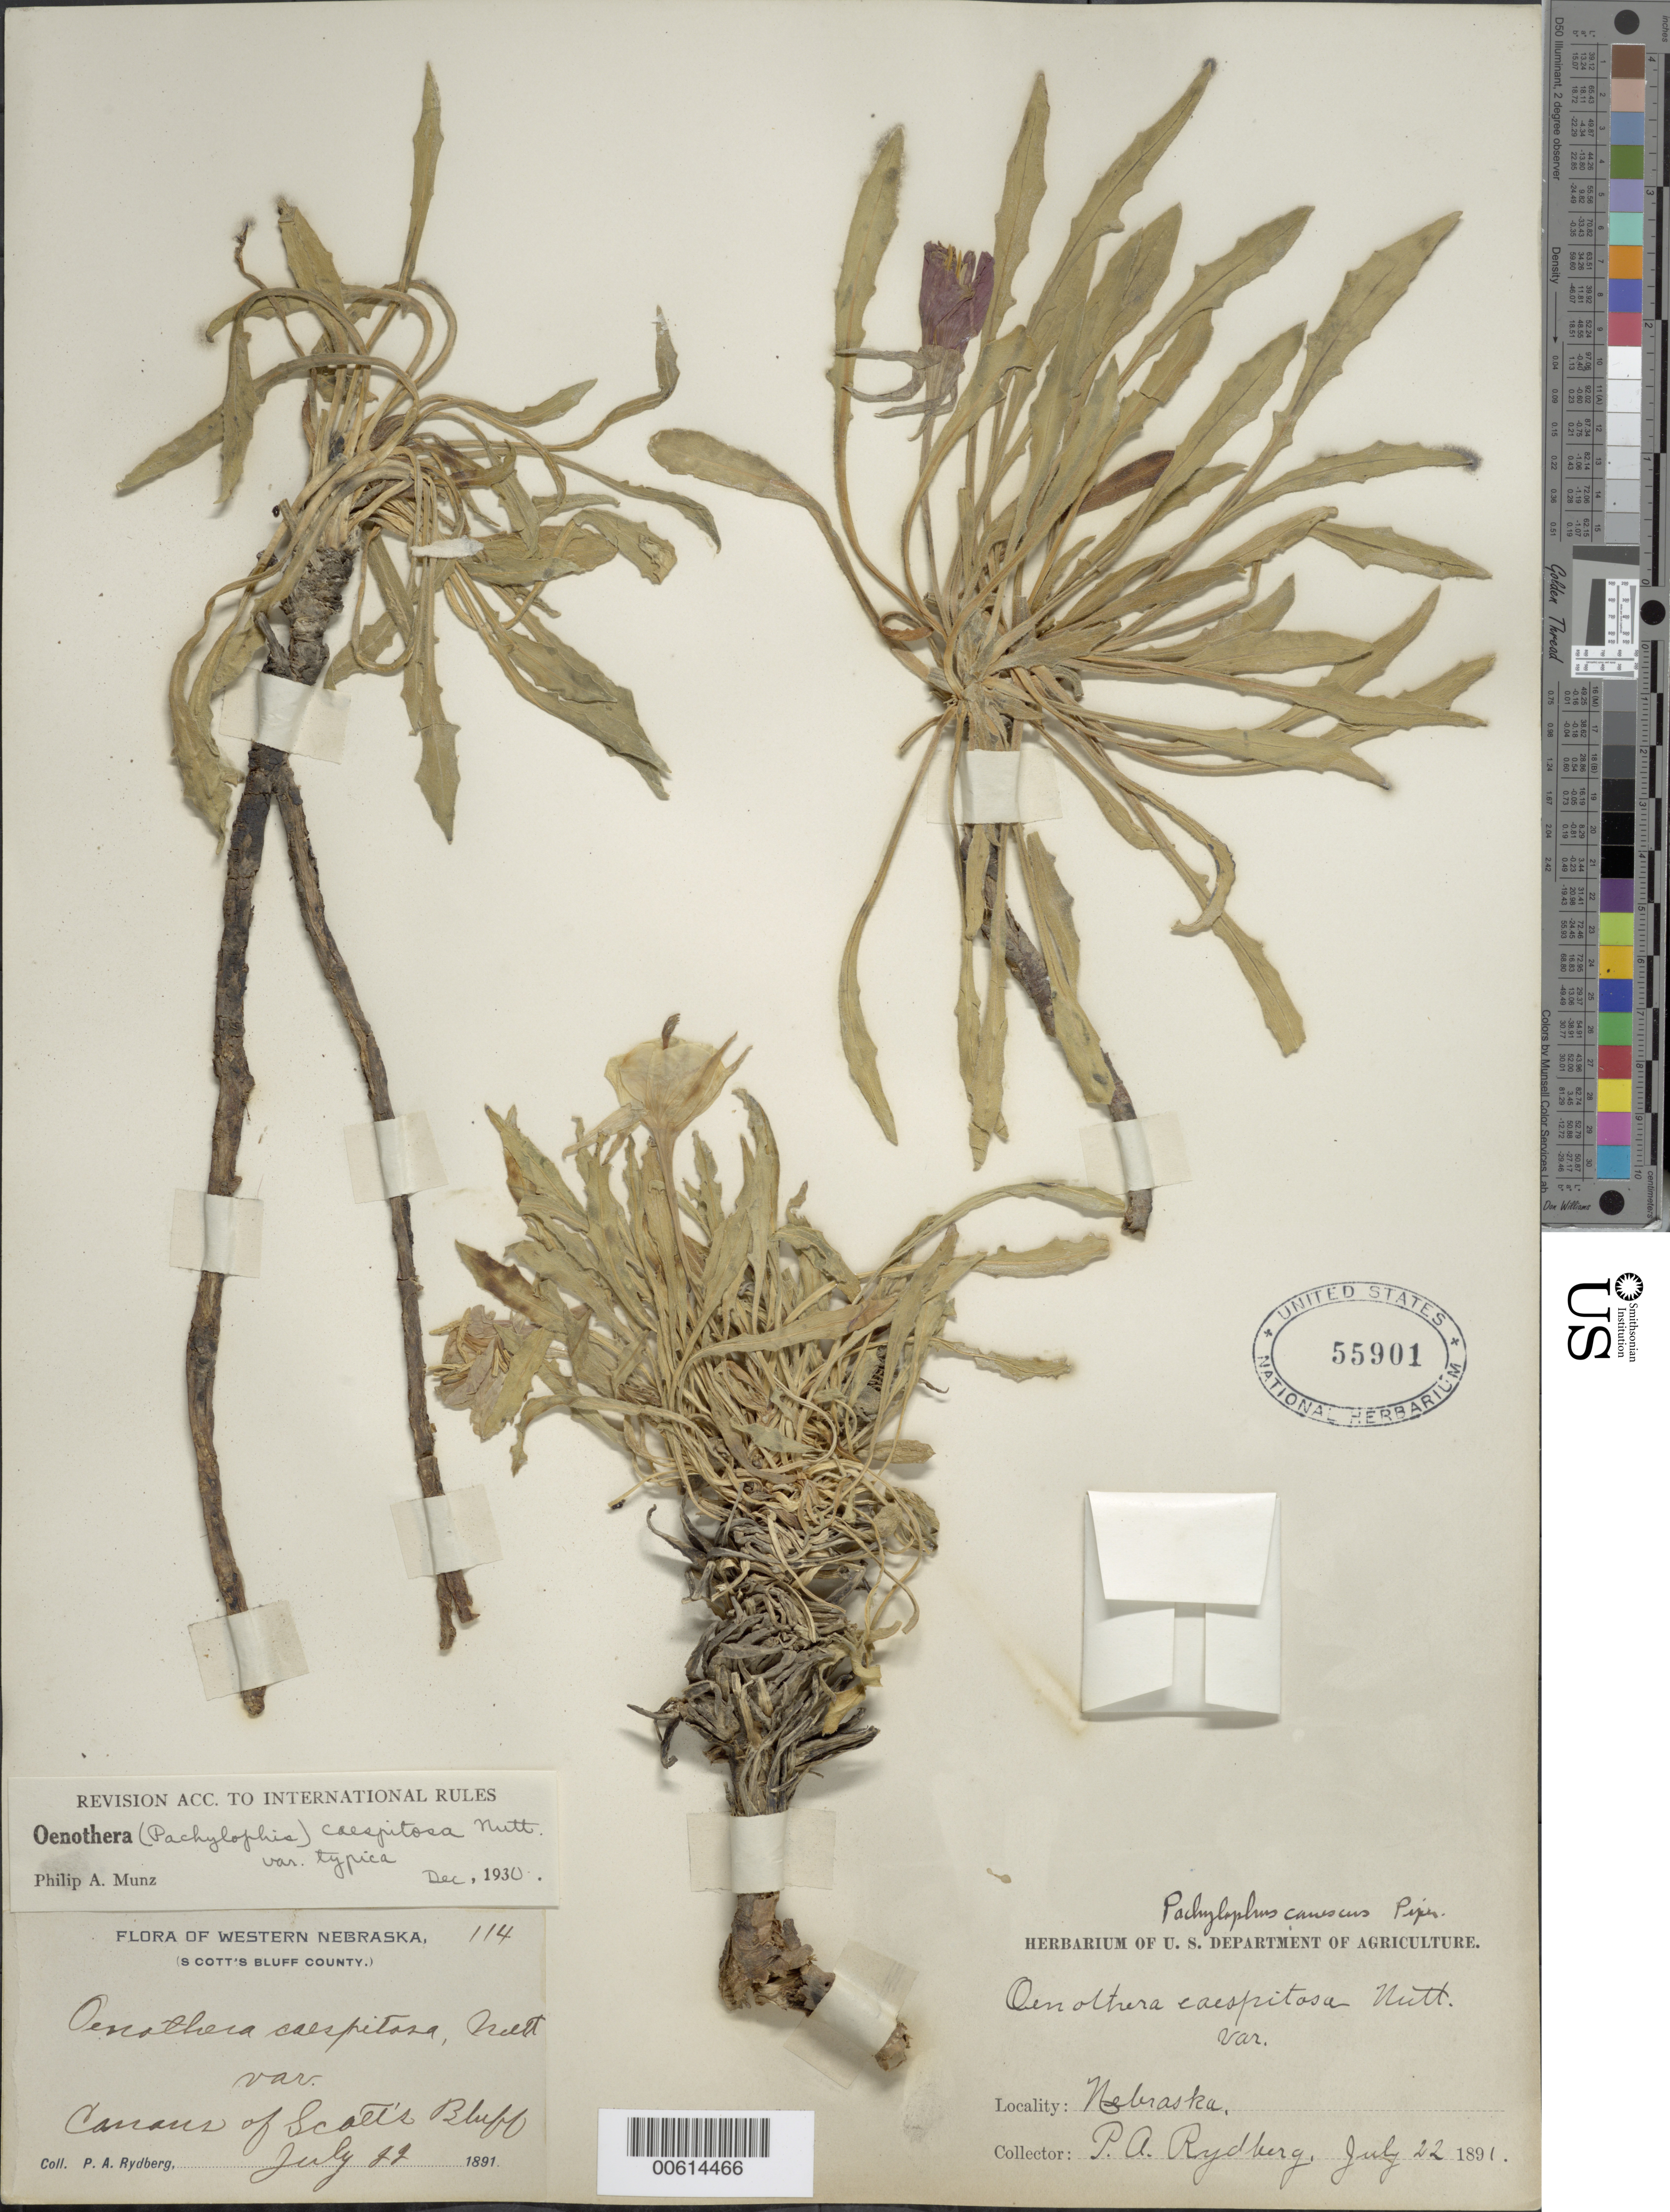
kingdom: Plantae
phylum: Tracheophyta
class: Magnoliopsida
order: Myrtales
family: Onagraceae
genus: Oenothera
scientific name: Oenothera cespitosa subsp. cespitosa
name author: Nutt.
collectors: P. A. Rydberg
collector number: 114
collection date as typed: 22 Jul 1891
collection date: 1891-07-22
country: United States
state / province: Nebraska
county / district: Scotts Bluff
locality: Scotts Bluff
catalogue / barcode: US 55901